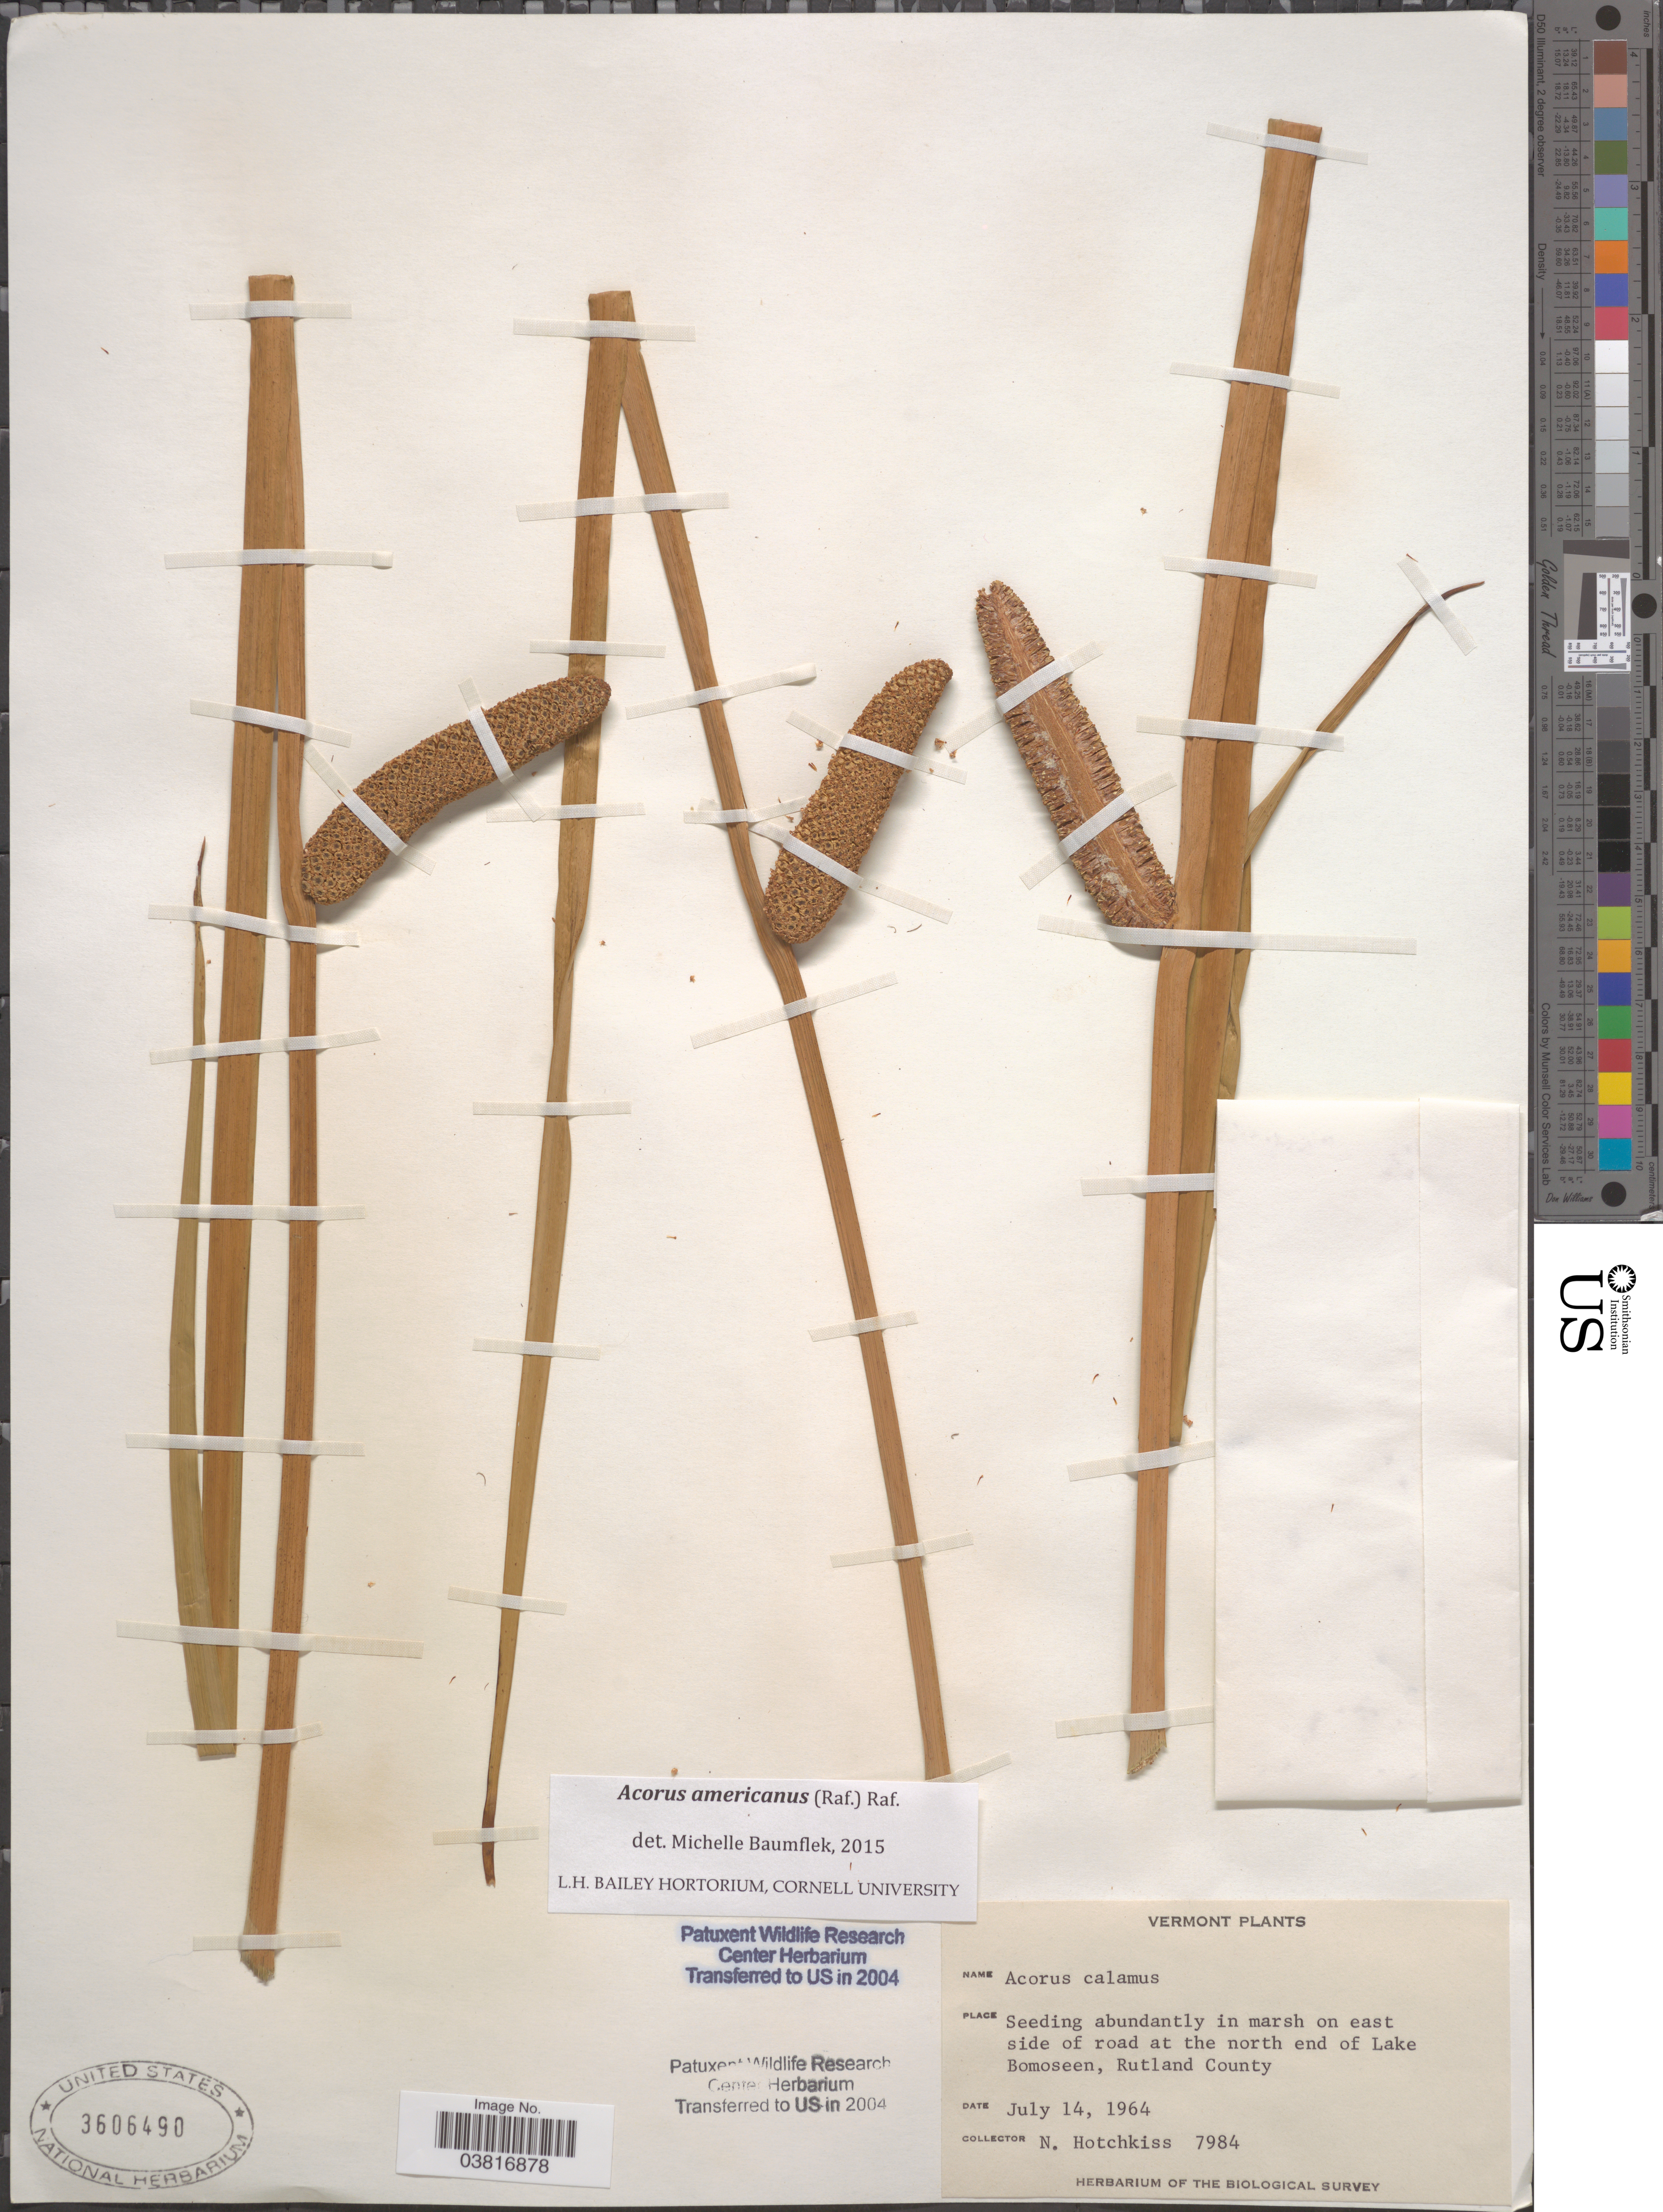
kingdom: Plantae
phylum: Tracheophyta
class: Liliopsida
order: Acorales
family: Acoraceae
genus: Acorus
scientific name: Acorus americanus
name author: (Raf.) Raf.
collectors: N. Hotchkiss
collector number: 7984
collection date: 1964-07-14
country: United States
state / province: Vermont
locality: Seeding abundantly in marsh on east side of road at the north end of Lake Bomoseen, Rutland County.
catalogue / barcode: US 3606490